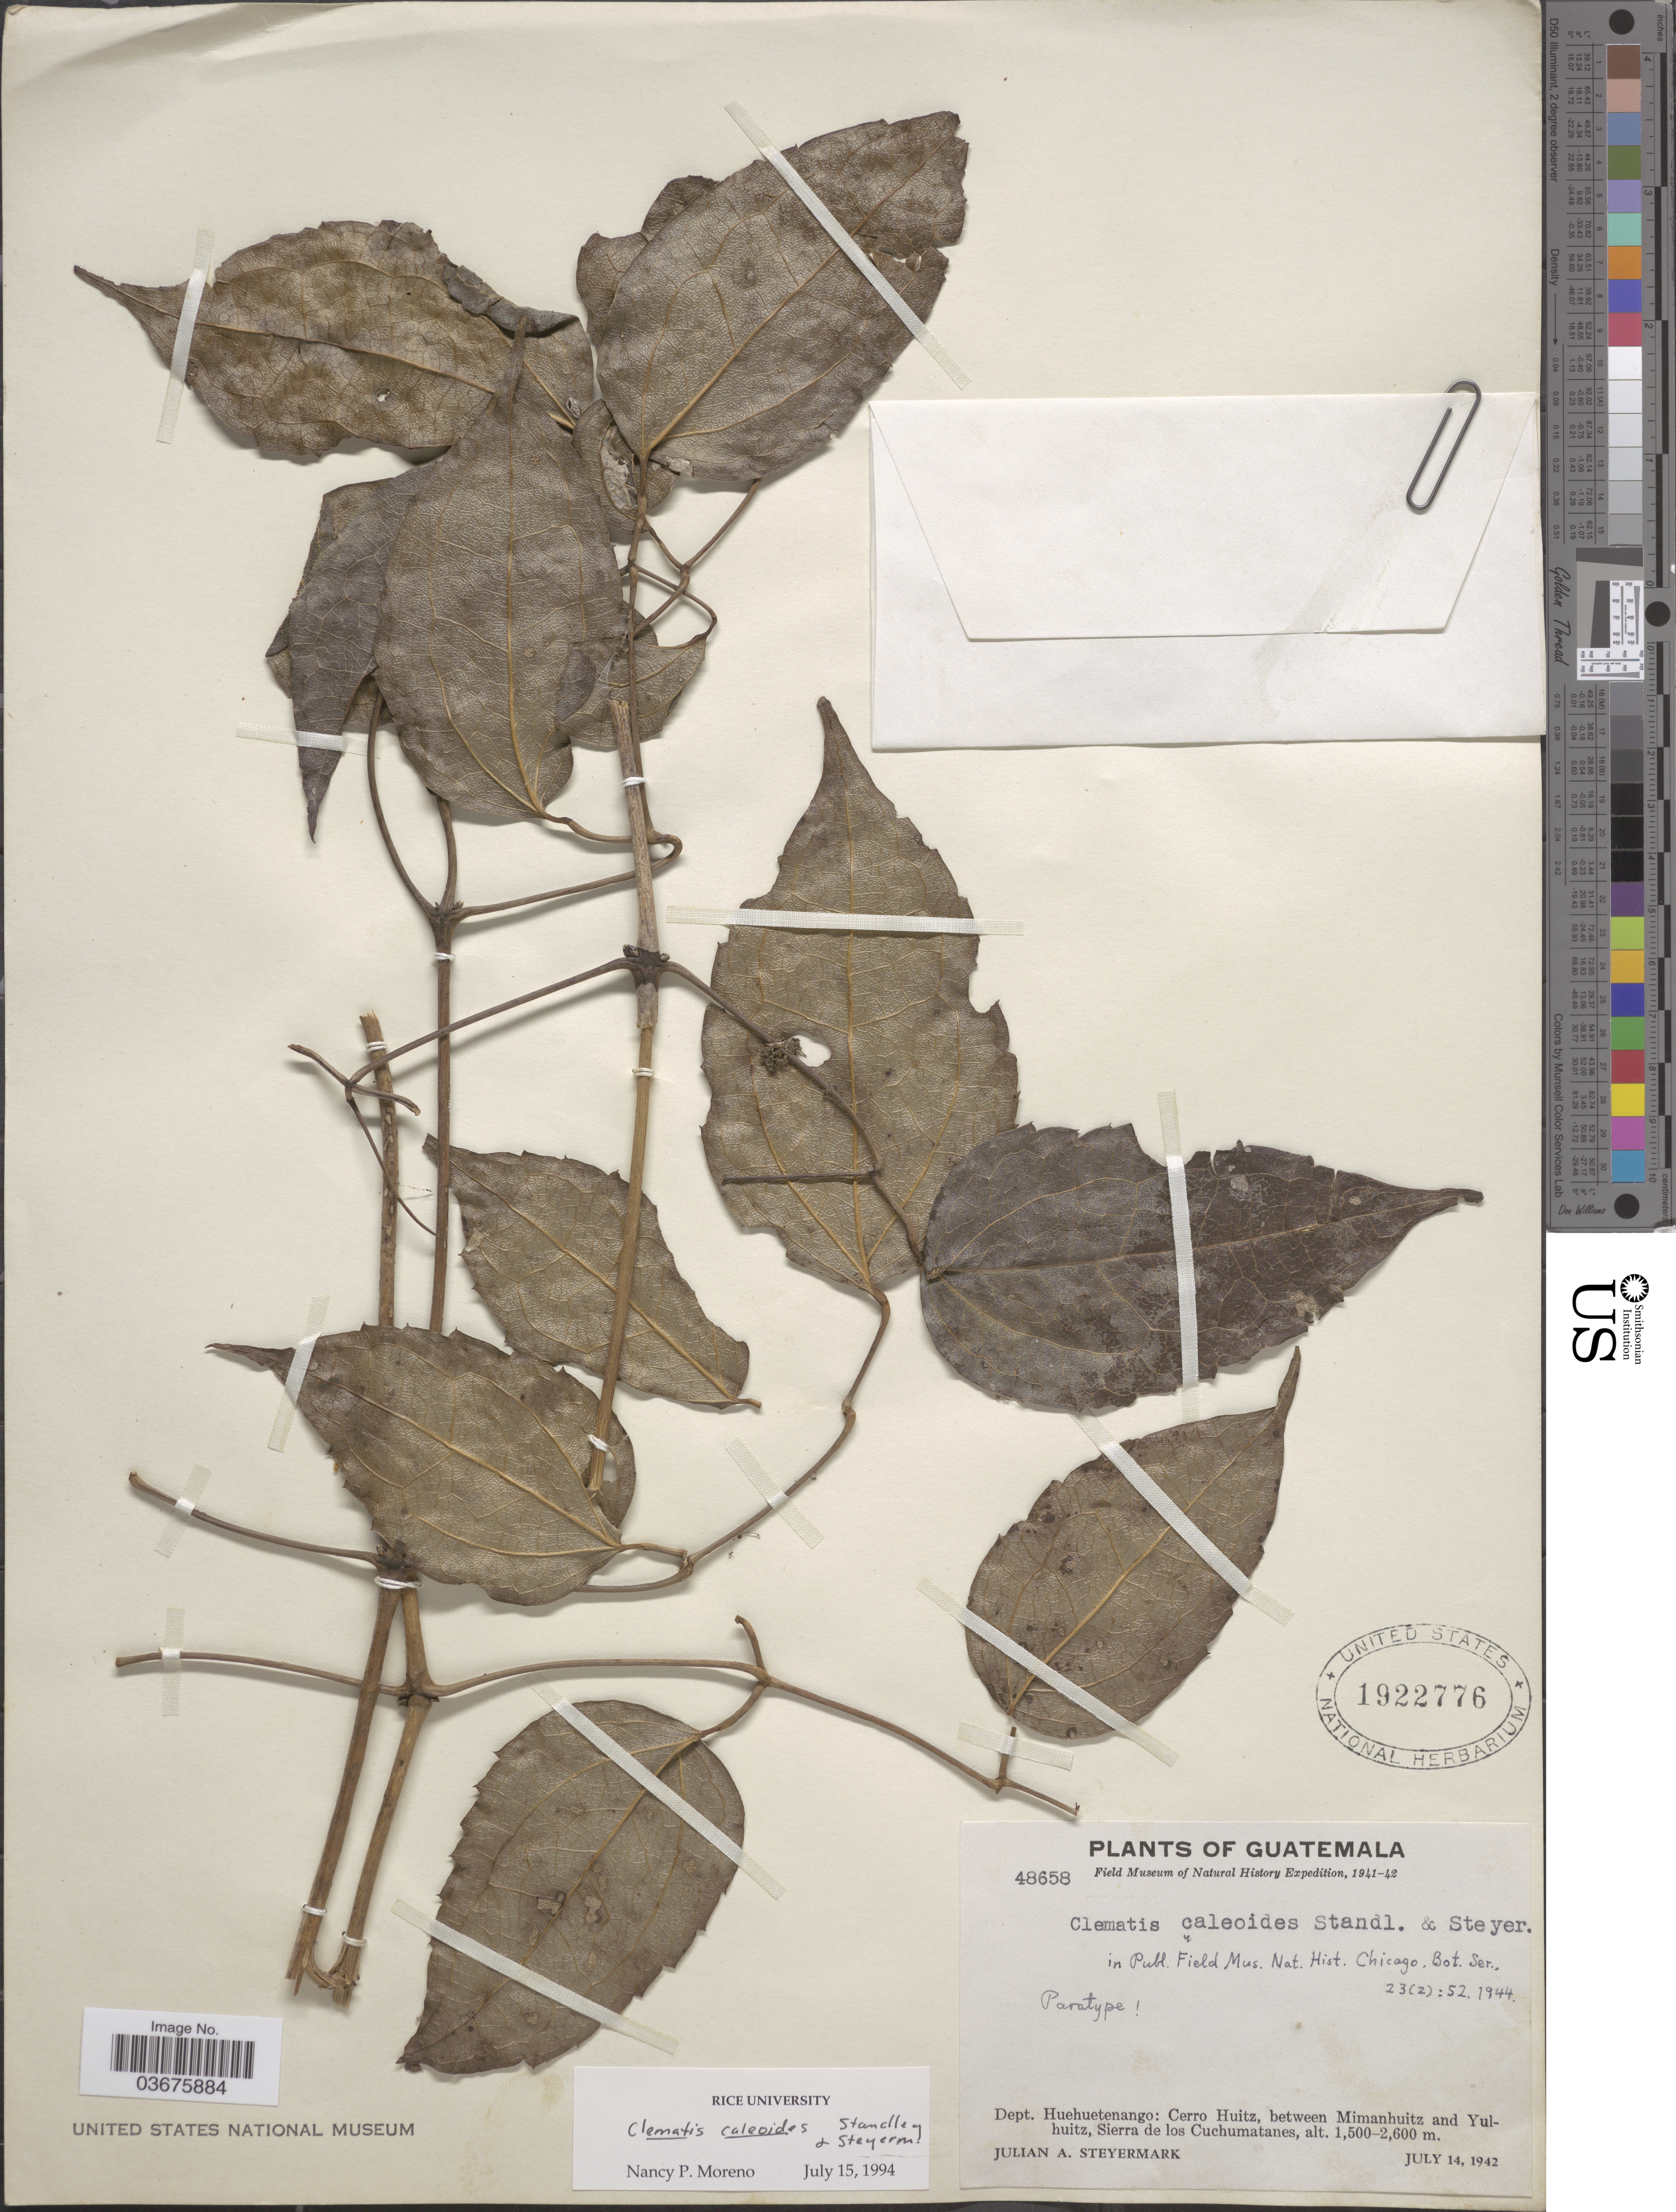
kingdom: Plantae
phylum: Tracheophyta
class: Magnoliopsida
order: Ranunculales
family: Ranunculaceae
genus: Clematis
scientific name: Clematis caleoides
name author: Standl. & Steyerm.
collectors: J. Steyermark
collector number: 48658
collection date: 1942-07-14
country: Guatemala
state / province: Huehuetenango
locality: Dept. Huehuetenango: Cerro Huitz, between Mimanhuitz and Yulhuitz, Sierra de los Cuchumatanes.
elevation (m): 1500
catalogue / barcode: US 1922776